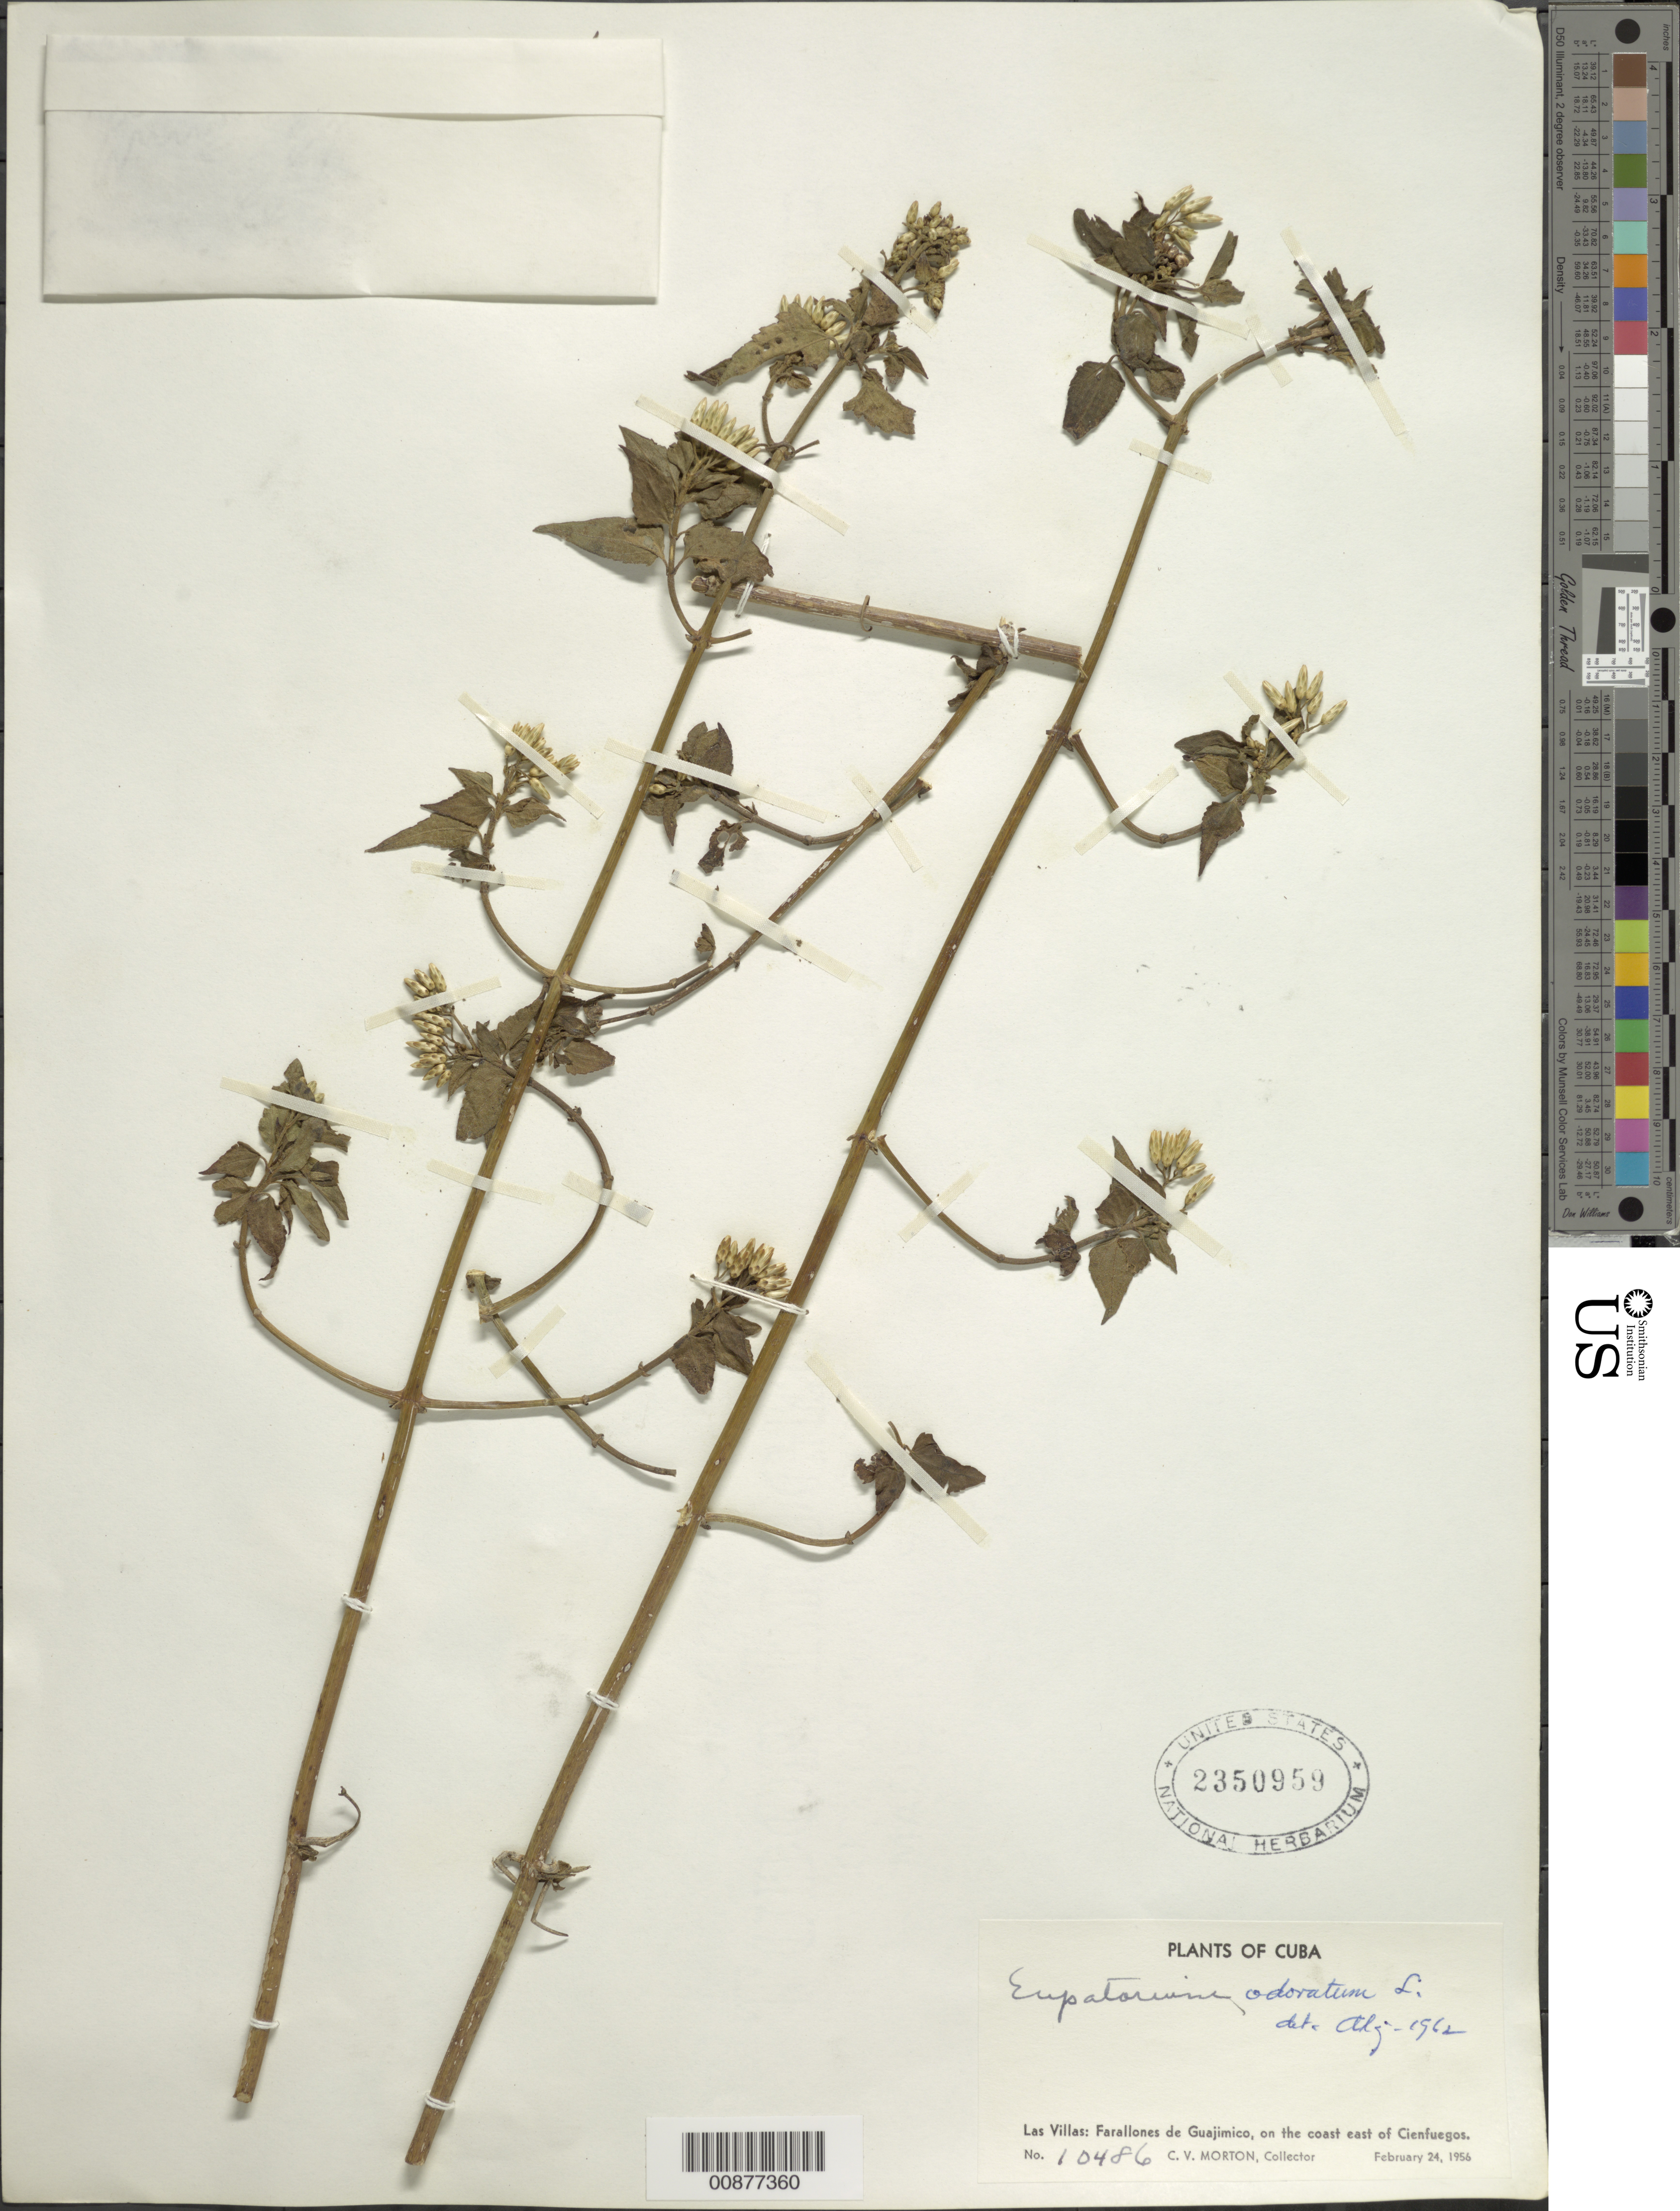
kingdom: Plantae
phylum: Tracheophyta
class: Magnoliopsida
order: Asterales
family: Asteraceae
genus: Chromolaena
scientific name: Chromolaena odorata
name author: (L.) R.M. King & H. Rob.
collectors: C. V. Morton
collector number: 10486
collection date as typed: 24 Feb 1956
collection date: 1956-02-24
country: Cuba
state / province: Las Villas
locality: Farallones de Guajimico, on coast east of Cienfuegos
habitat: On coast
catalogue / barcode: US 2350959